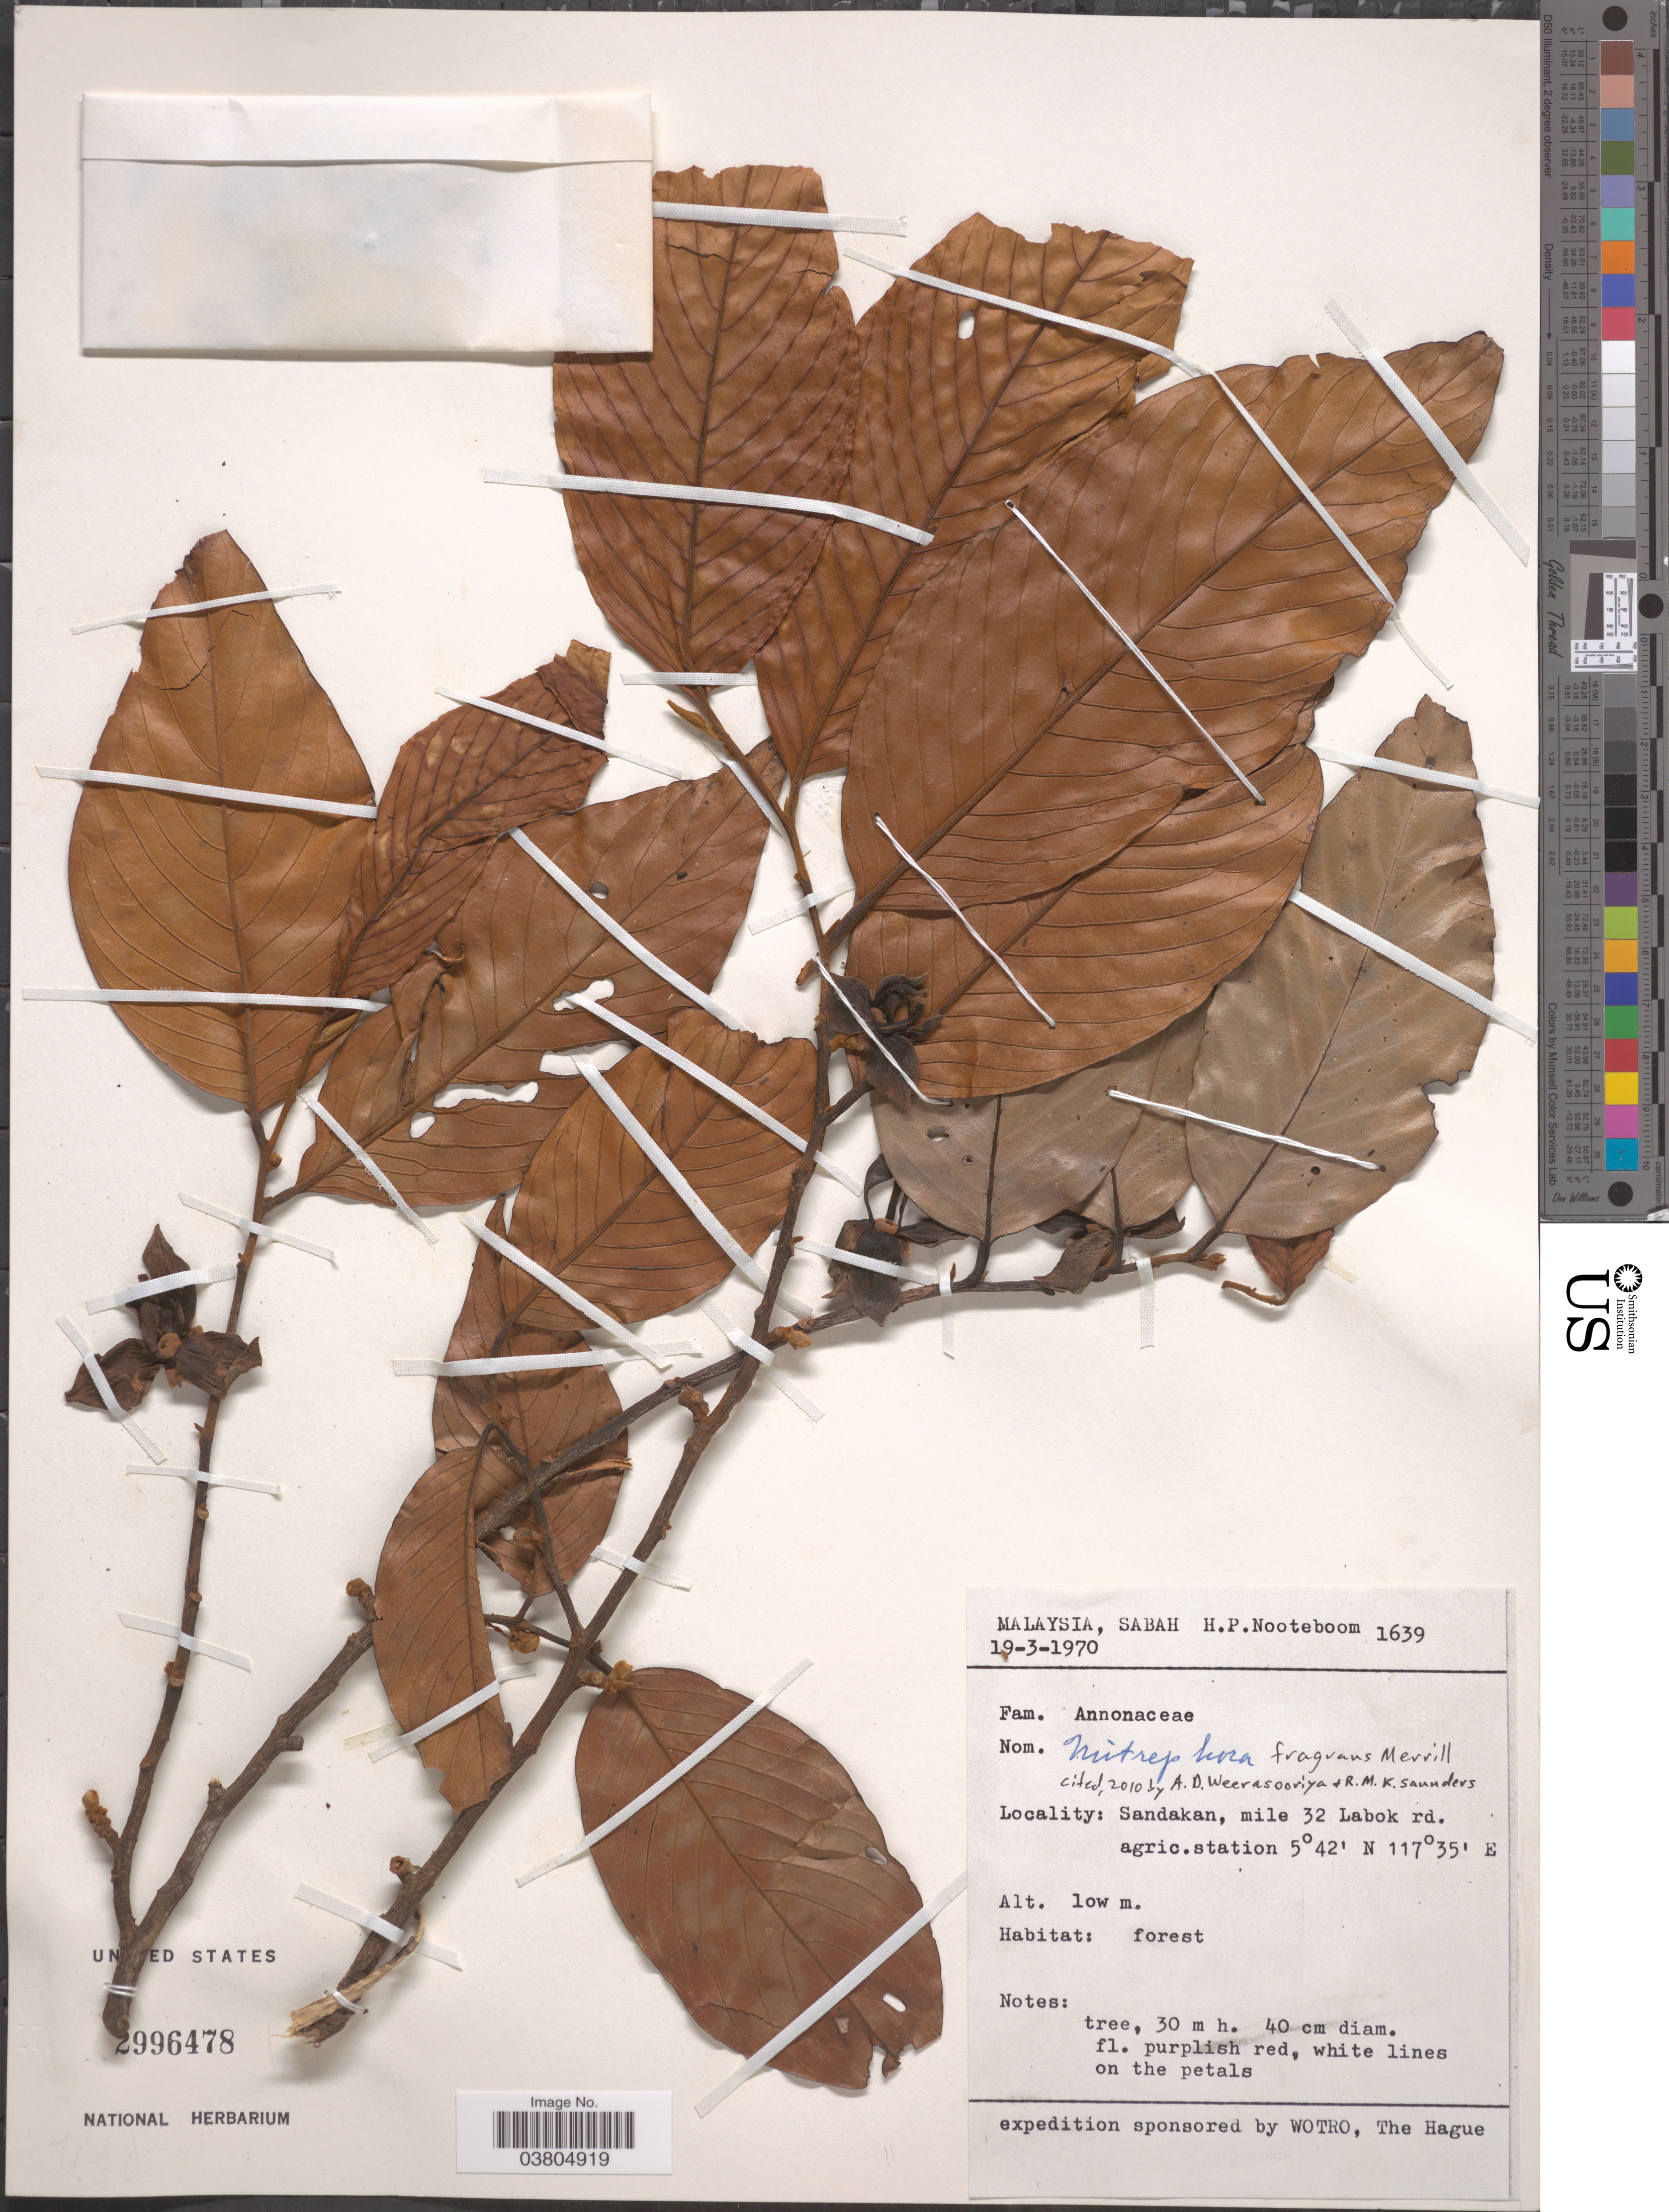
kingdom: Plantae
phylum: Tracheophyta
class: Magnoliopsida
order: Magnoliales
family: Annonaceae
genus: Mitrephora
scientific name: Mitrephora fragrans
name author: Merr.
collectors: H. P. Nooteboom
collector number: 1639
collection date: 1970-03-19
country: Malaysia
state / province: Sabah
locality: Sandakan, mile 32 Labok rd. agric. station.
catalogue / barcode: US 2996478